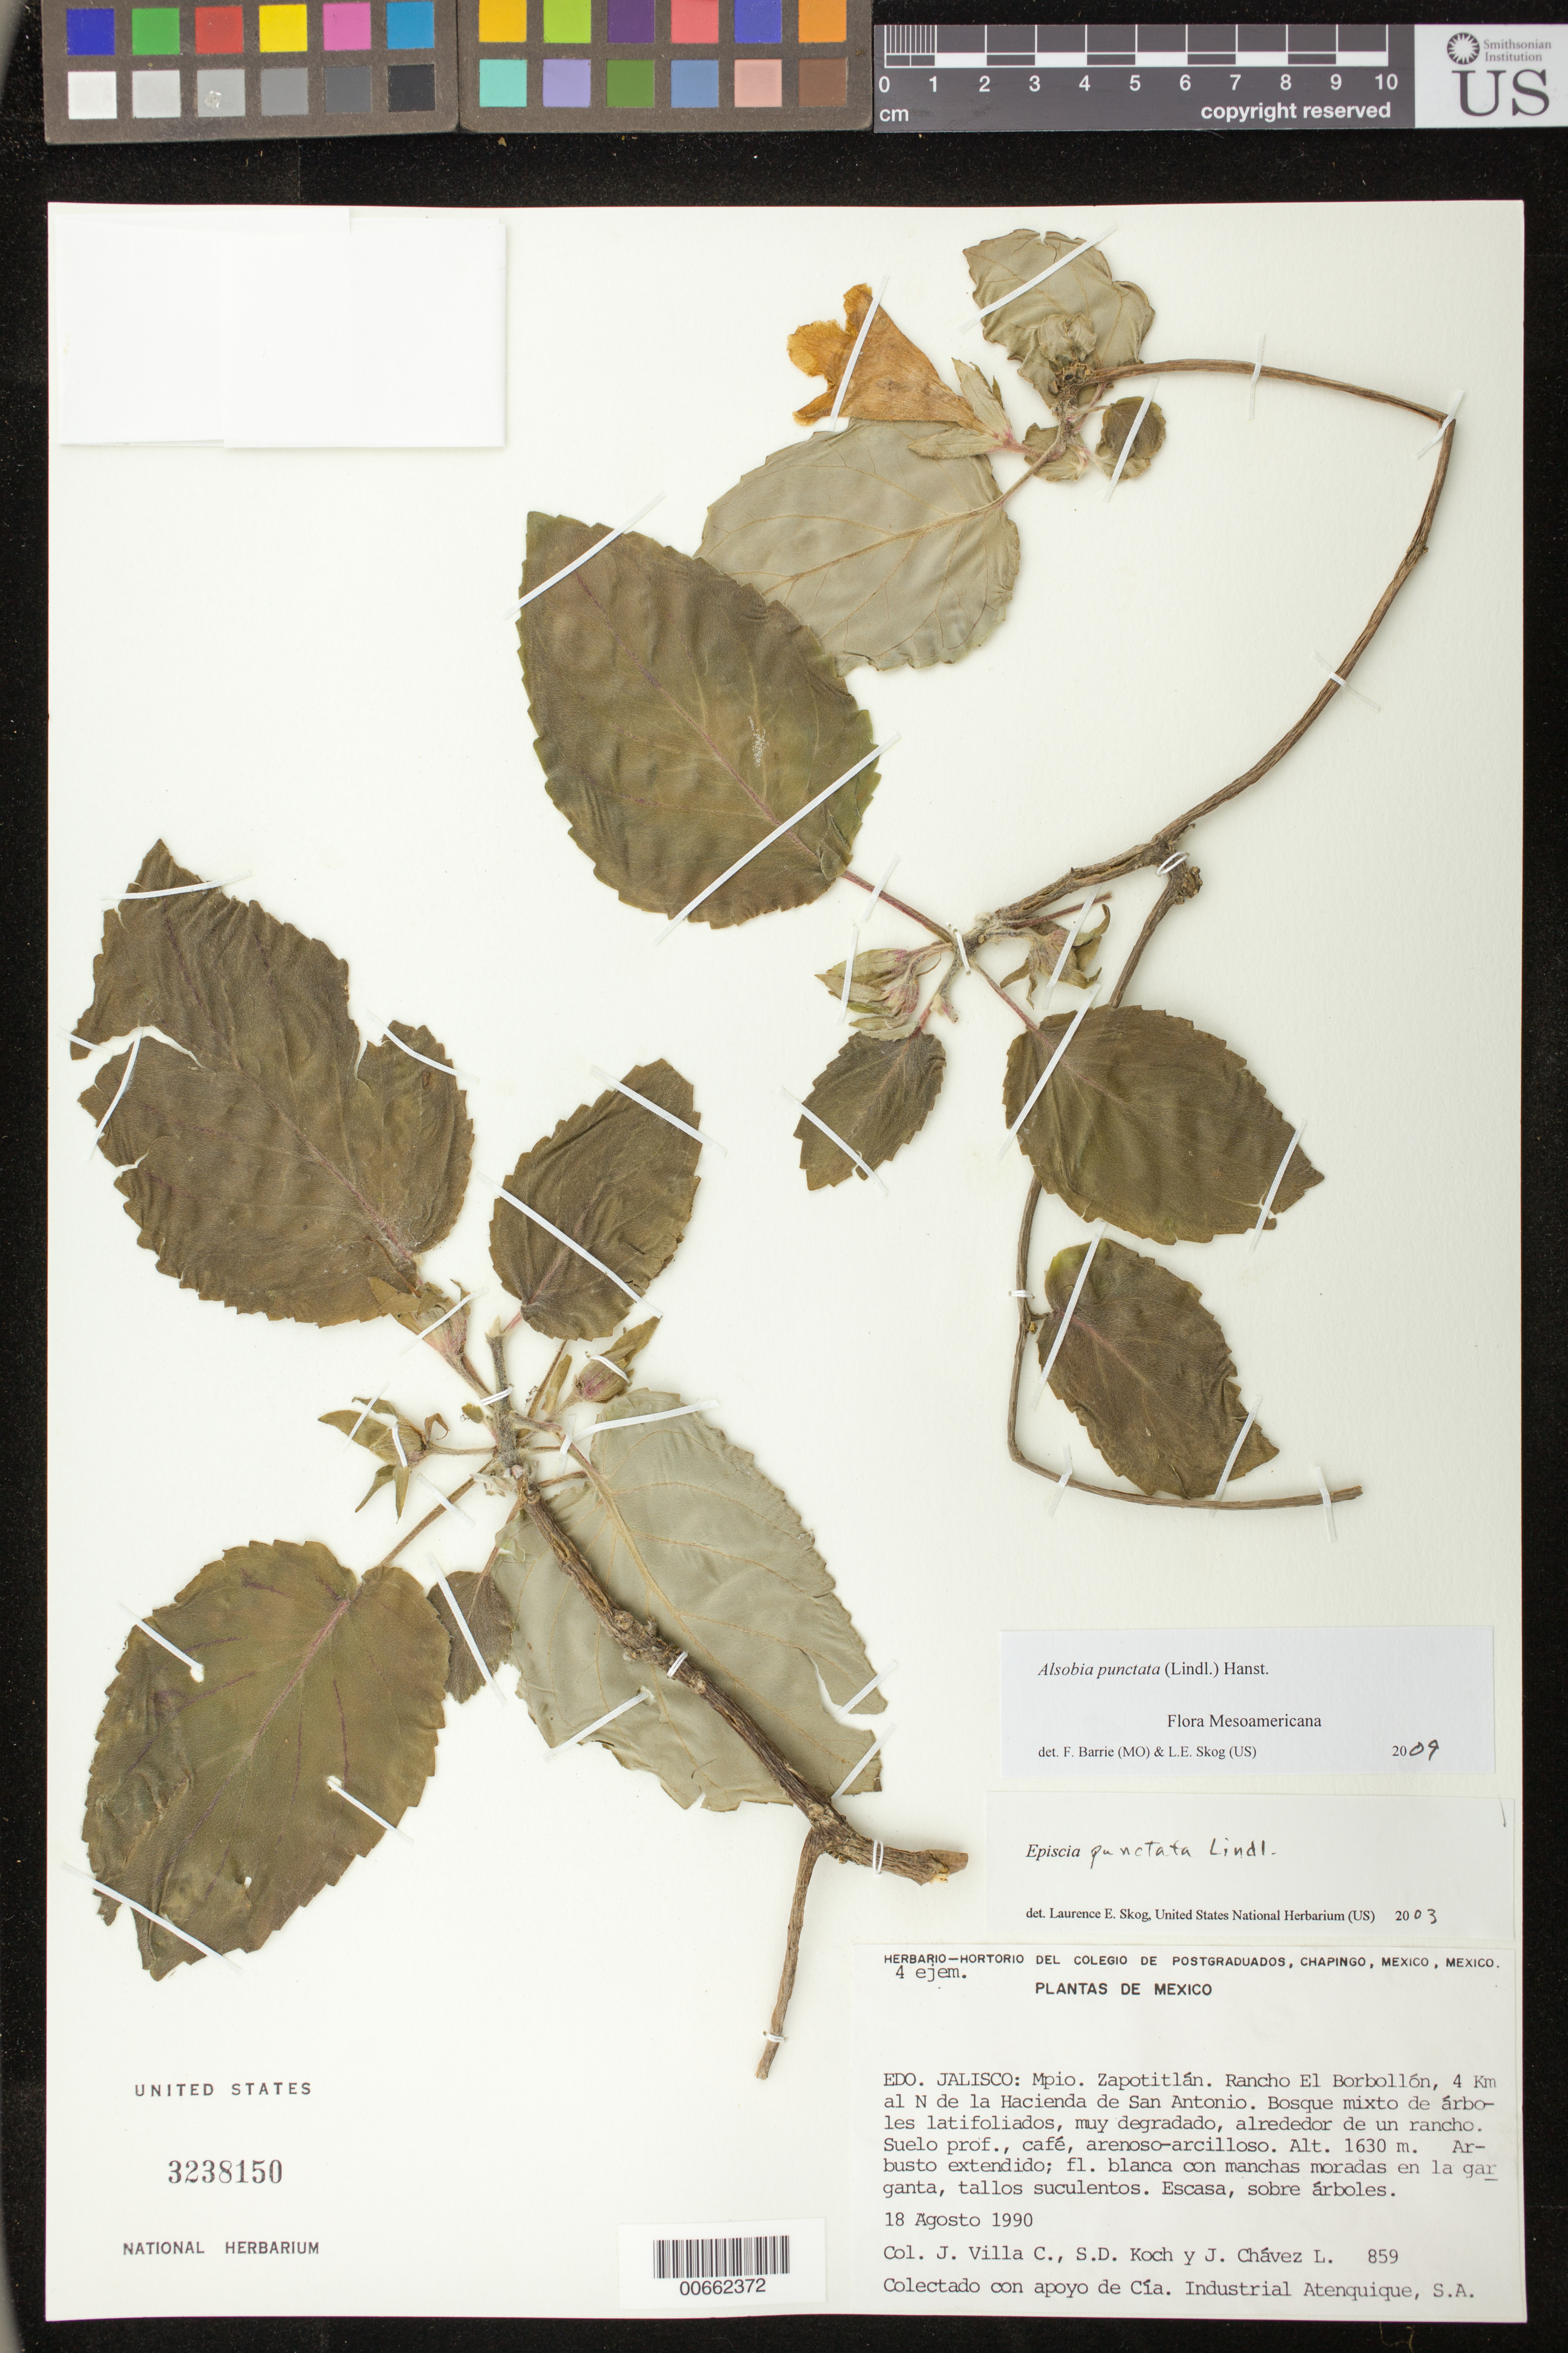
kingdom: Plantae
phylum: Tracheophyta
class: Magnoliopsida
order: Lamiales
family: Gesneriaceae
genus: Alsobia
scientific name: Alsobia punctata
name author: (Lindl.) Hanst.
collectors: J. Villa C., S. D. Koch & J. Chavez L.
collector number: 859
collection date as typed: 18 Aug 1990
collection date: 1990-08-18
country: Mexico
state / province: Jalisco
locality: Mpio. Zapotitlán; Rancho El Borbollón, 4 km al N de la Hacienda de San Antonio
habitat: Bosque mixto de árboles latifoliados, muy degradado, alrededor de un rancho; suelo profl, café, arnoso-arcilloso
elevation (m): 1630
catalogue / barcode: US 3238150